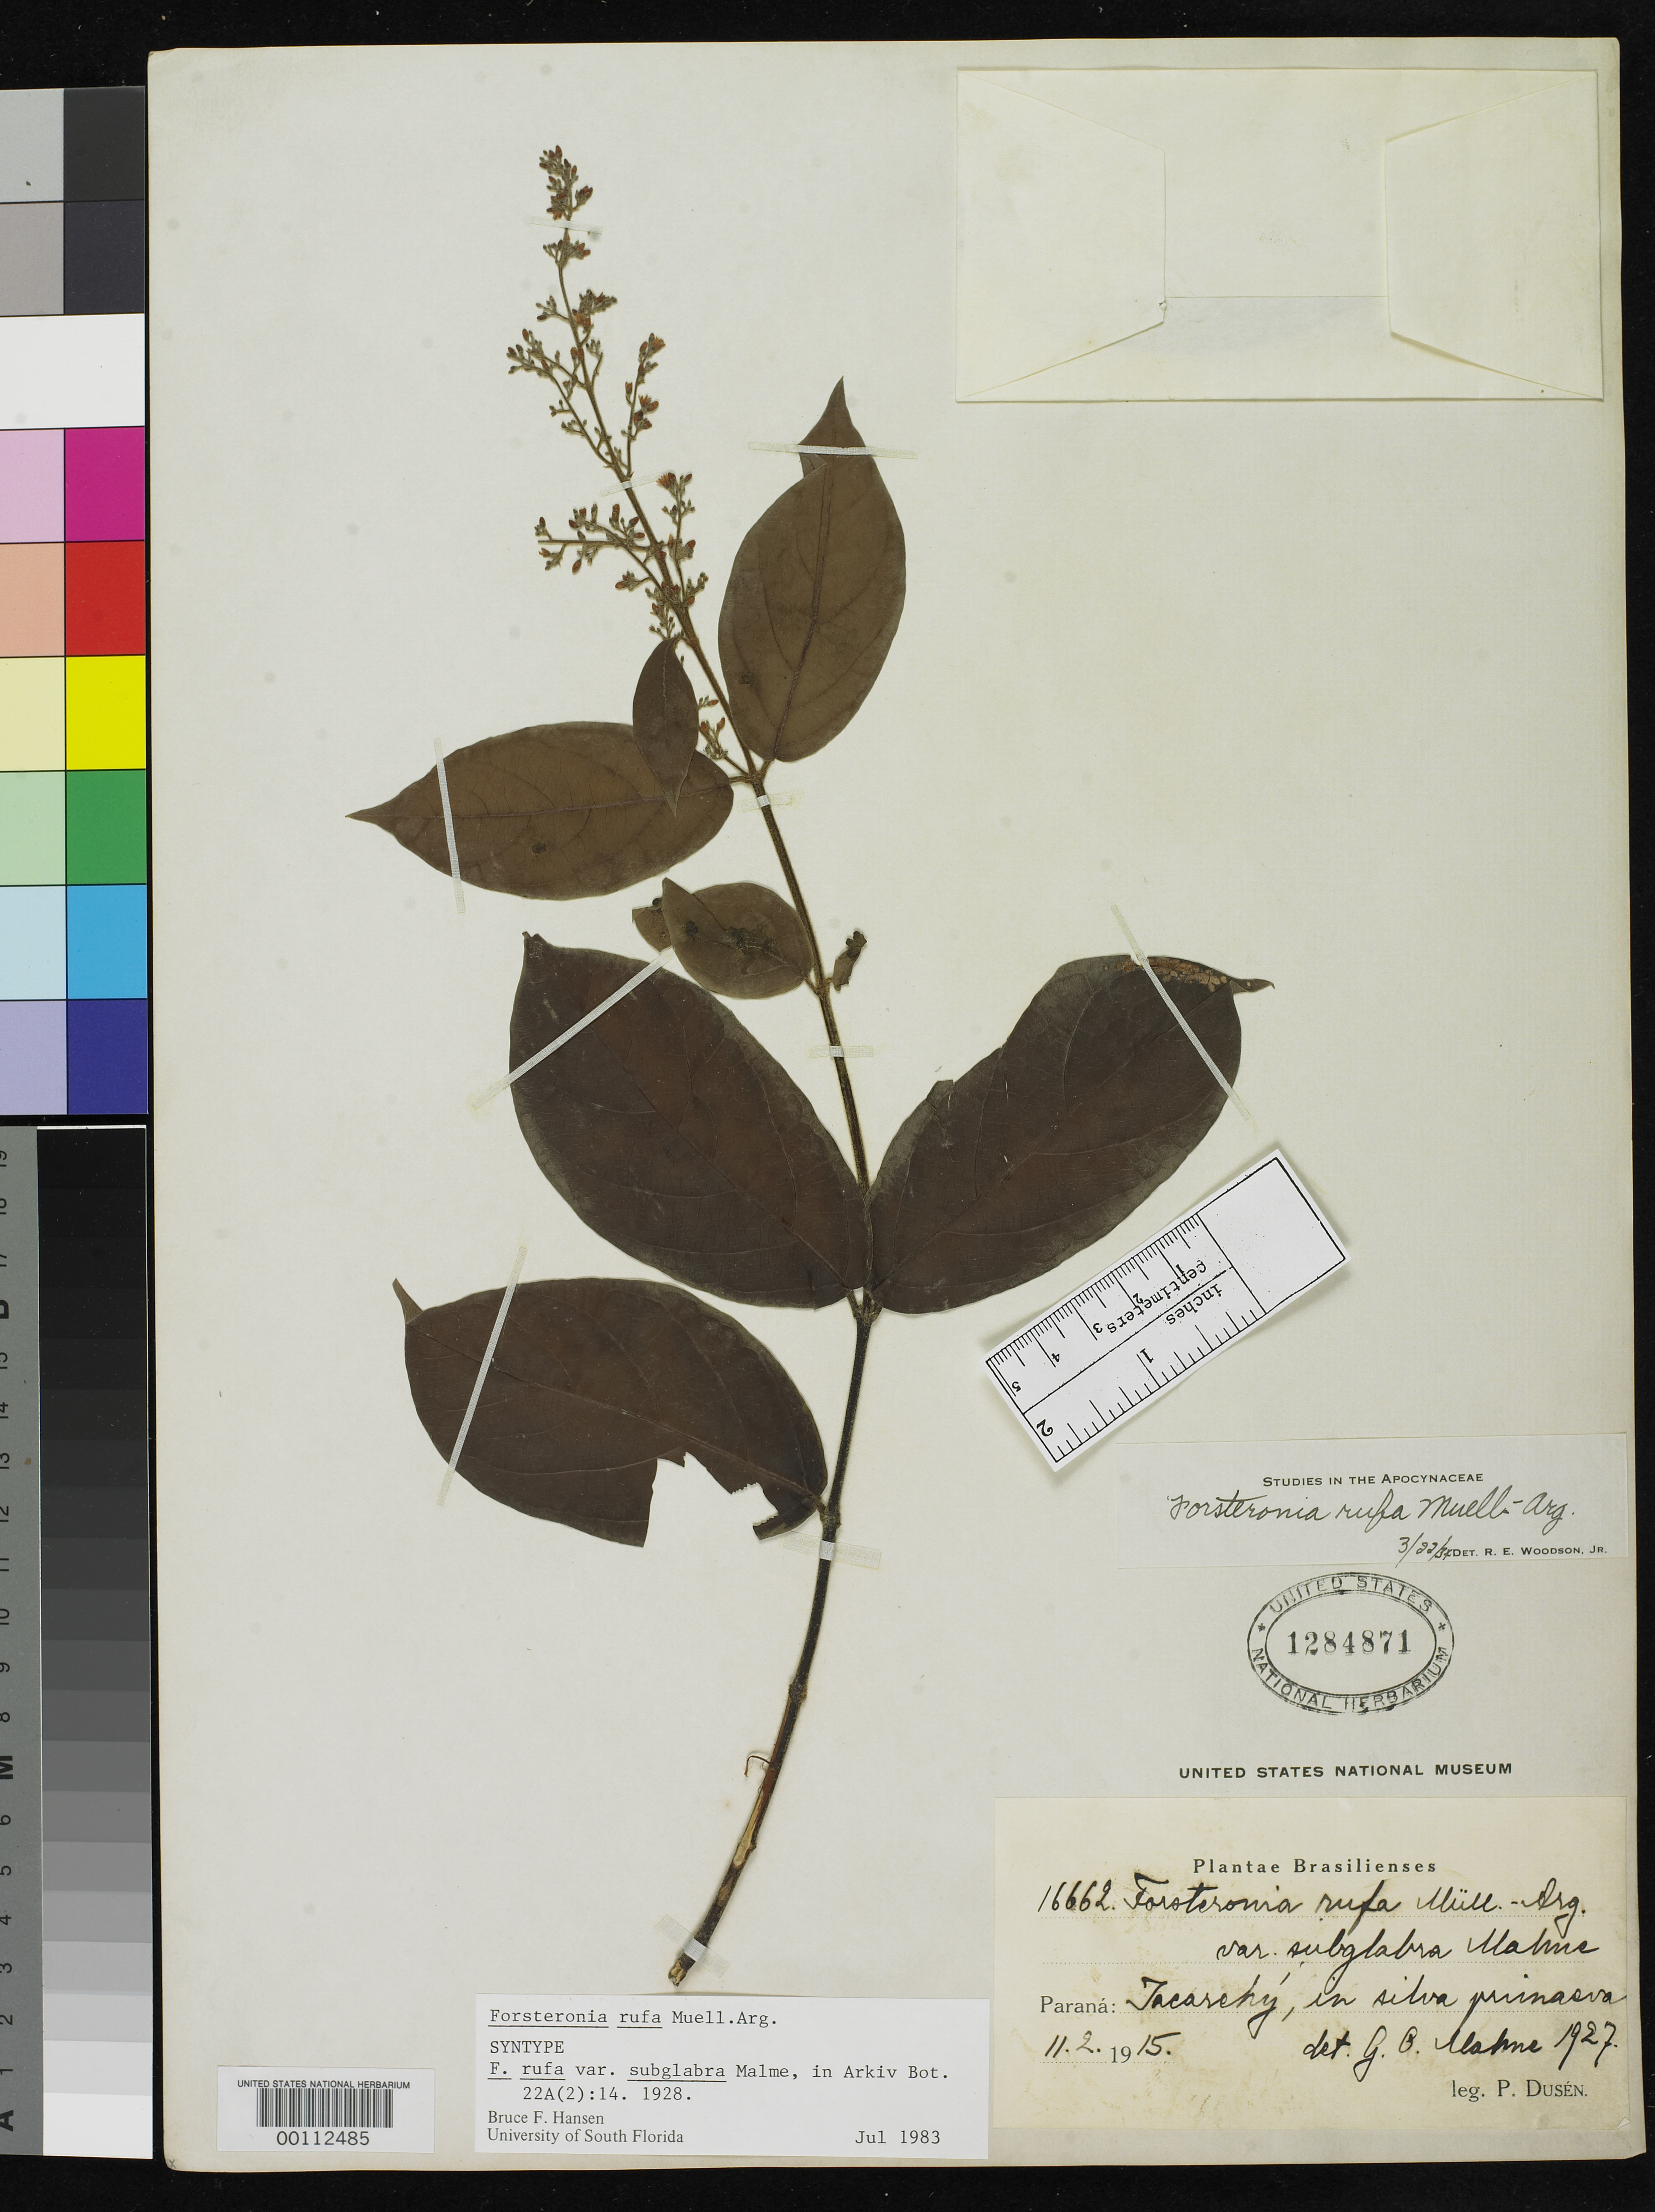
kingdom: Plantae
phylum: Tracheophyta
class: Magnoliopsida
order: Gentianales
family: Apocynaceae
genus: Forsteronia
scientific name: Forsteronia rufa var. subglabra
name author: Malme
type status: Syntype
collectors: P. Dusén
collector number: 16662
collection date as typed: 11 Feb 1915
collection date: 1915-02-11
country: Brazil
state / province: Paraná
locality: Tacarehy.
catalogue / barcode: US 1284871